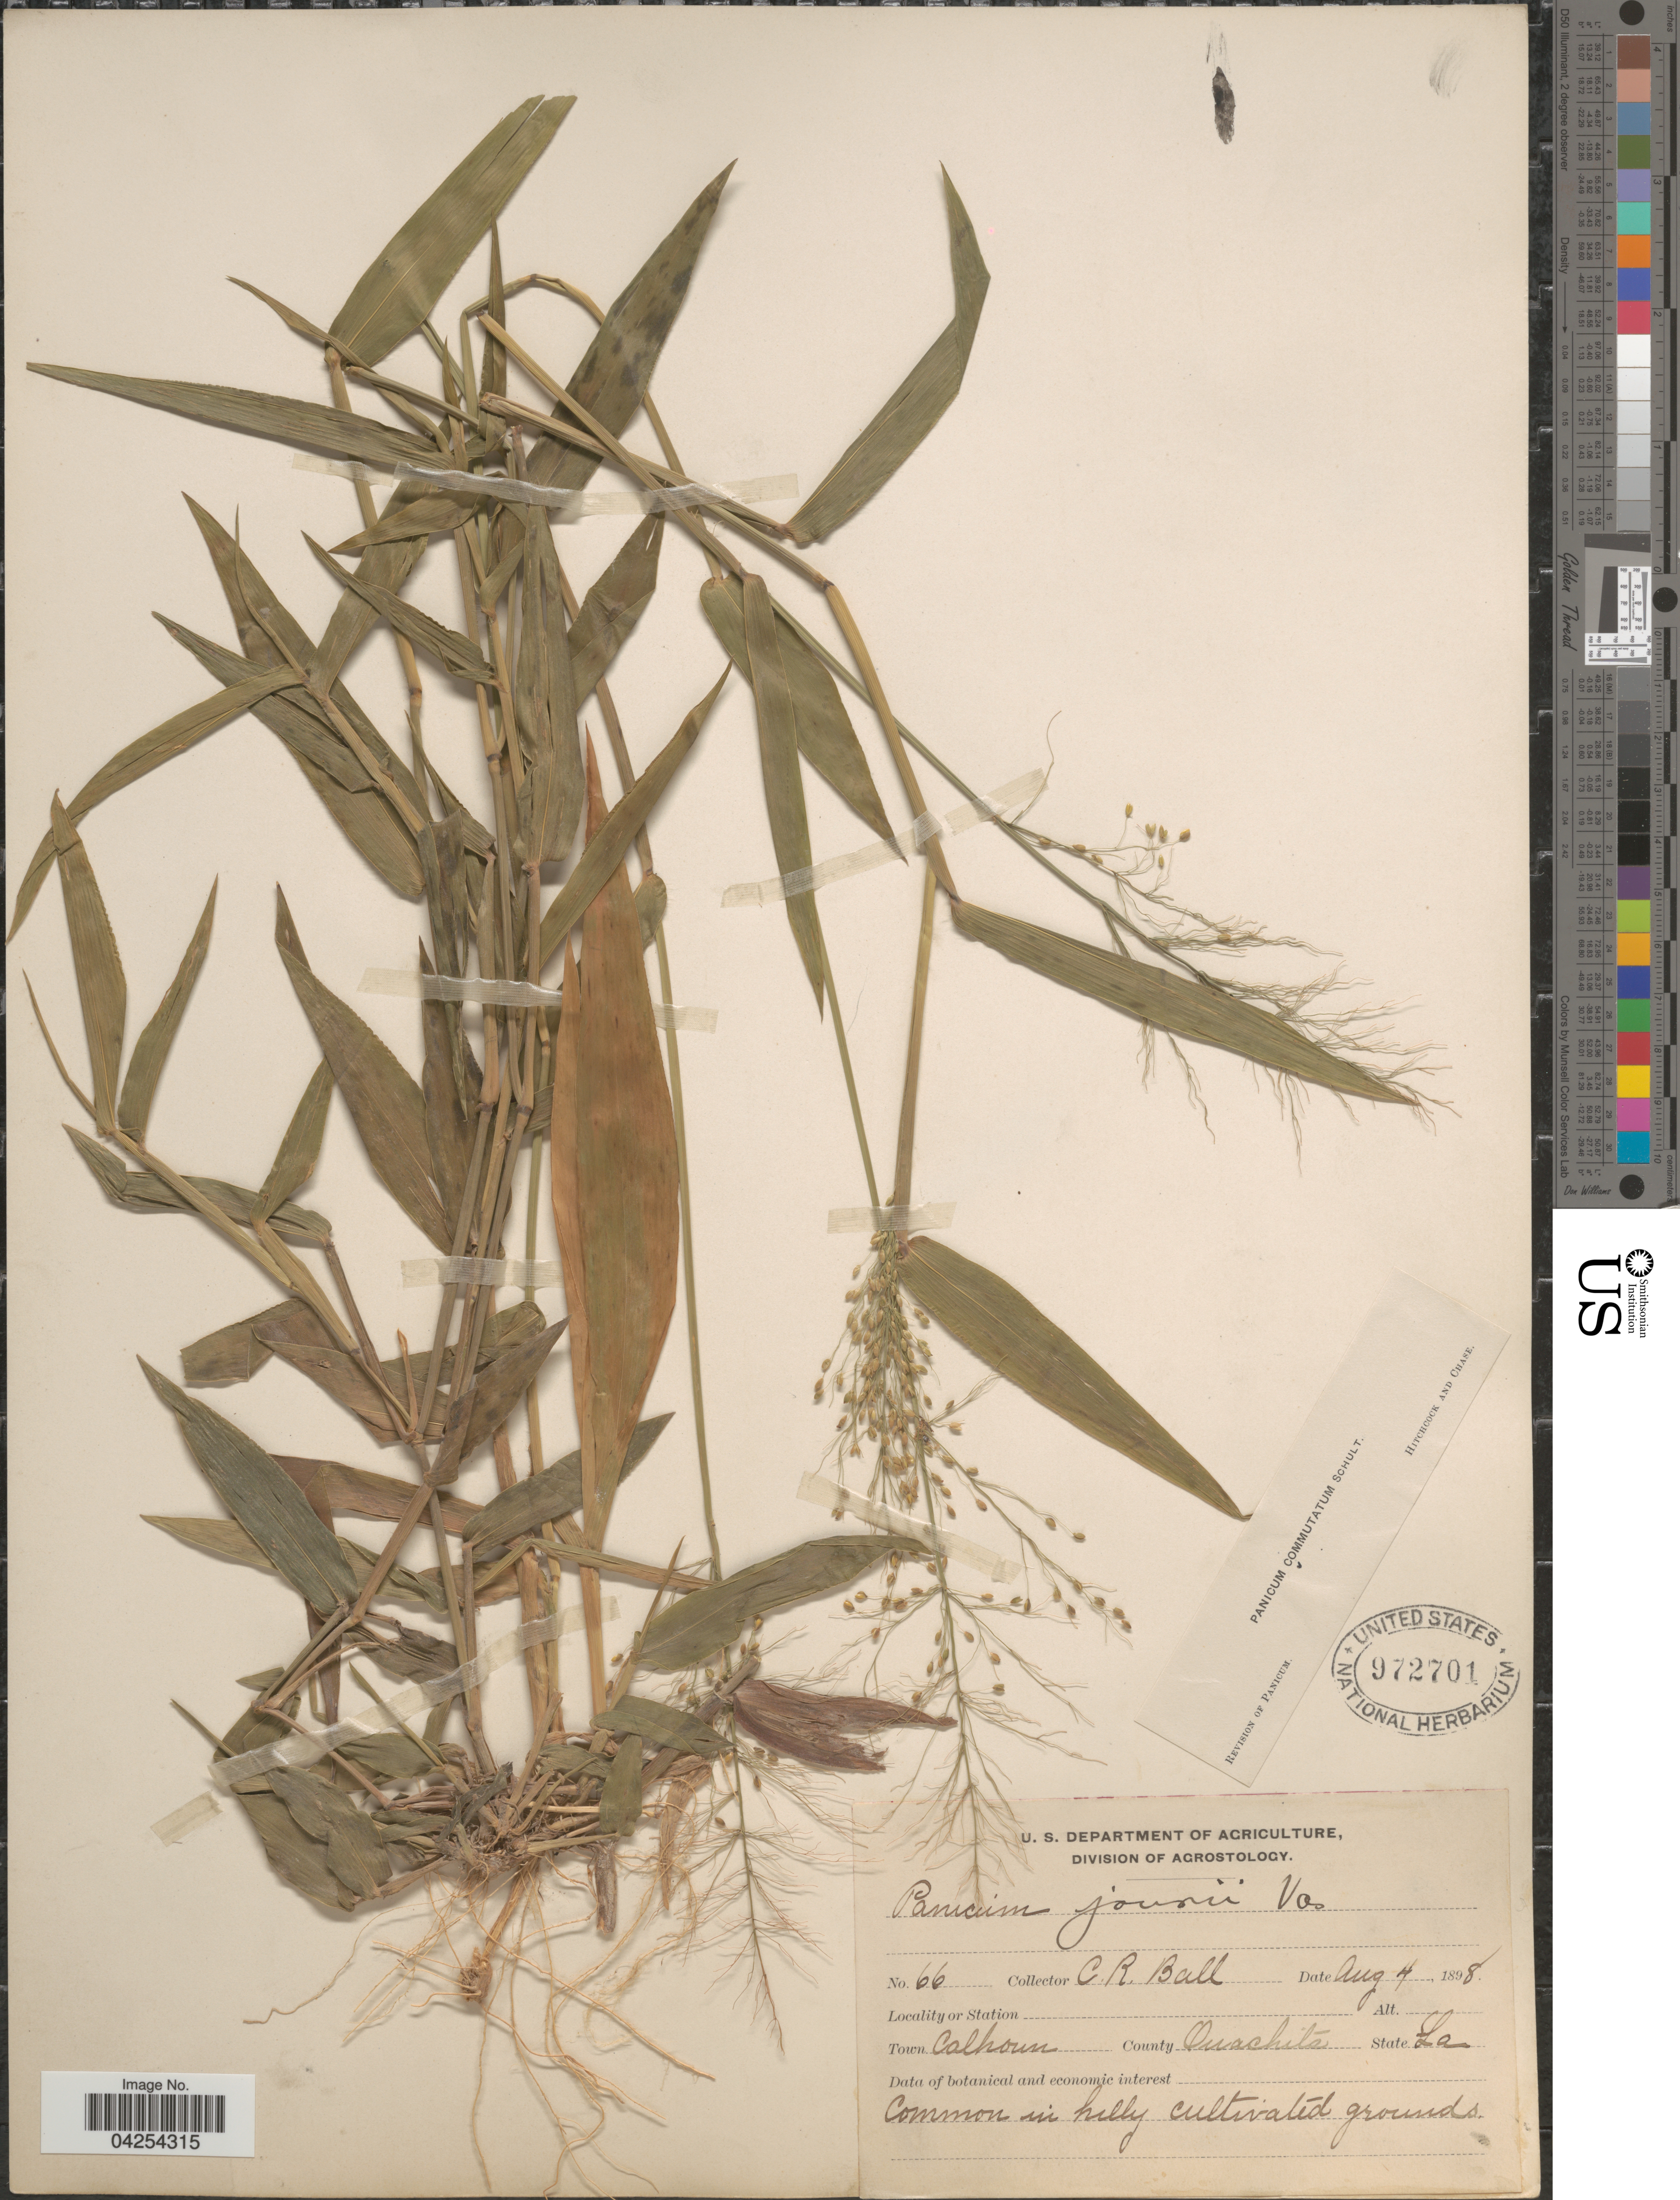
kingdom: Plantae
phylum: Tracheophyta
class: Liliopsida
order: Poales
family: Poaceae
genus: Dichanthelium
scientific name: Dichanthelium commutatum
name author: (Schult.) Gould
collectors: C. R. Ball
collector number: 66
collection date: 1898-08-04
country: United States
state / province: Louisiana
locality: Town Calhoun. County Ouachita.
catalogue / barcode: US 972701